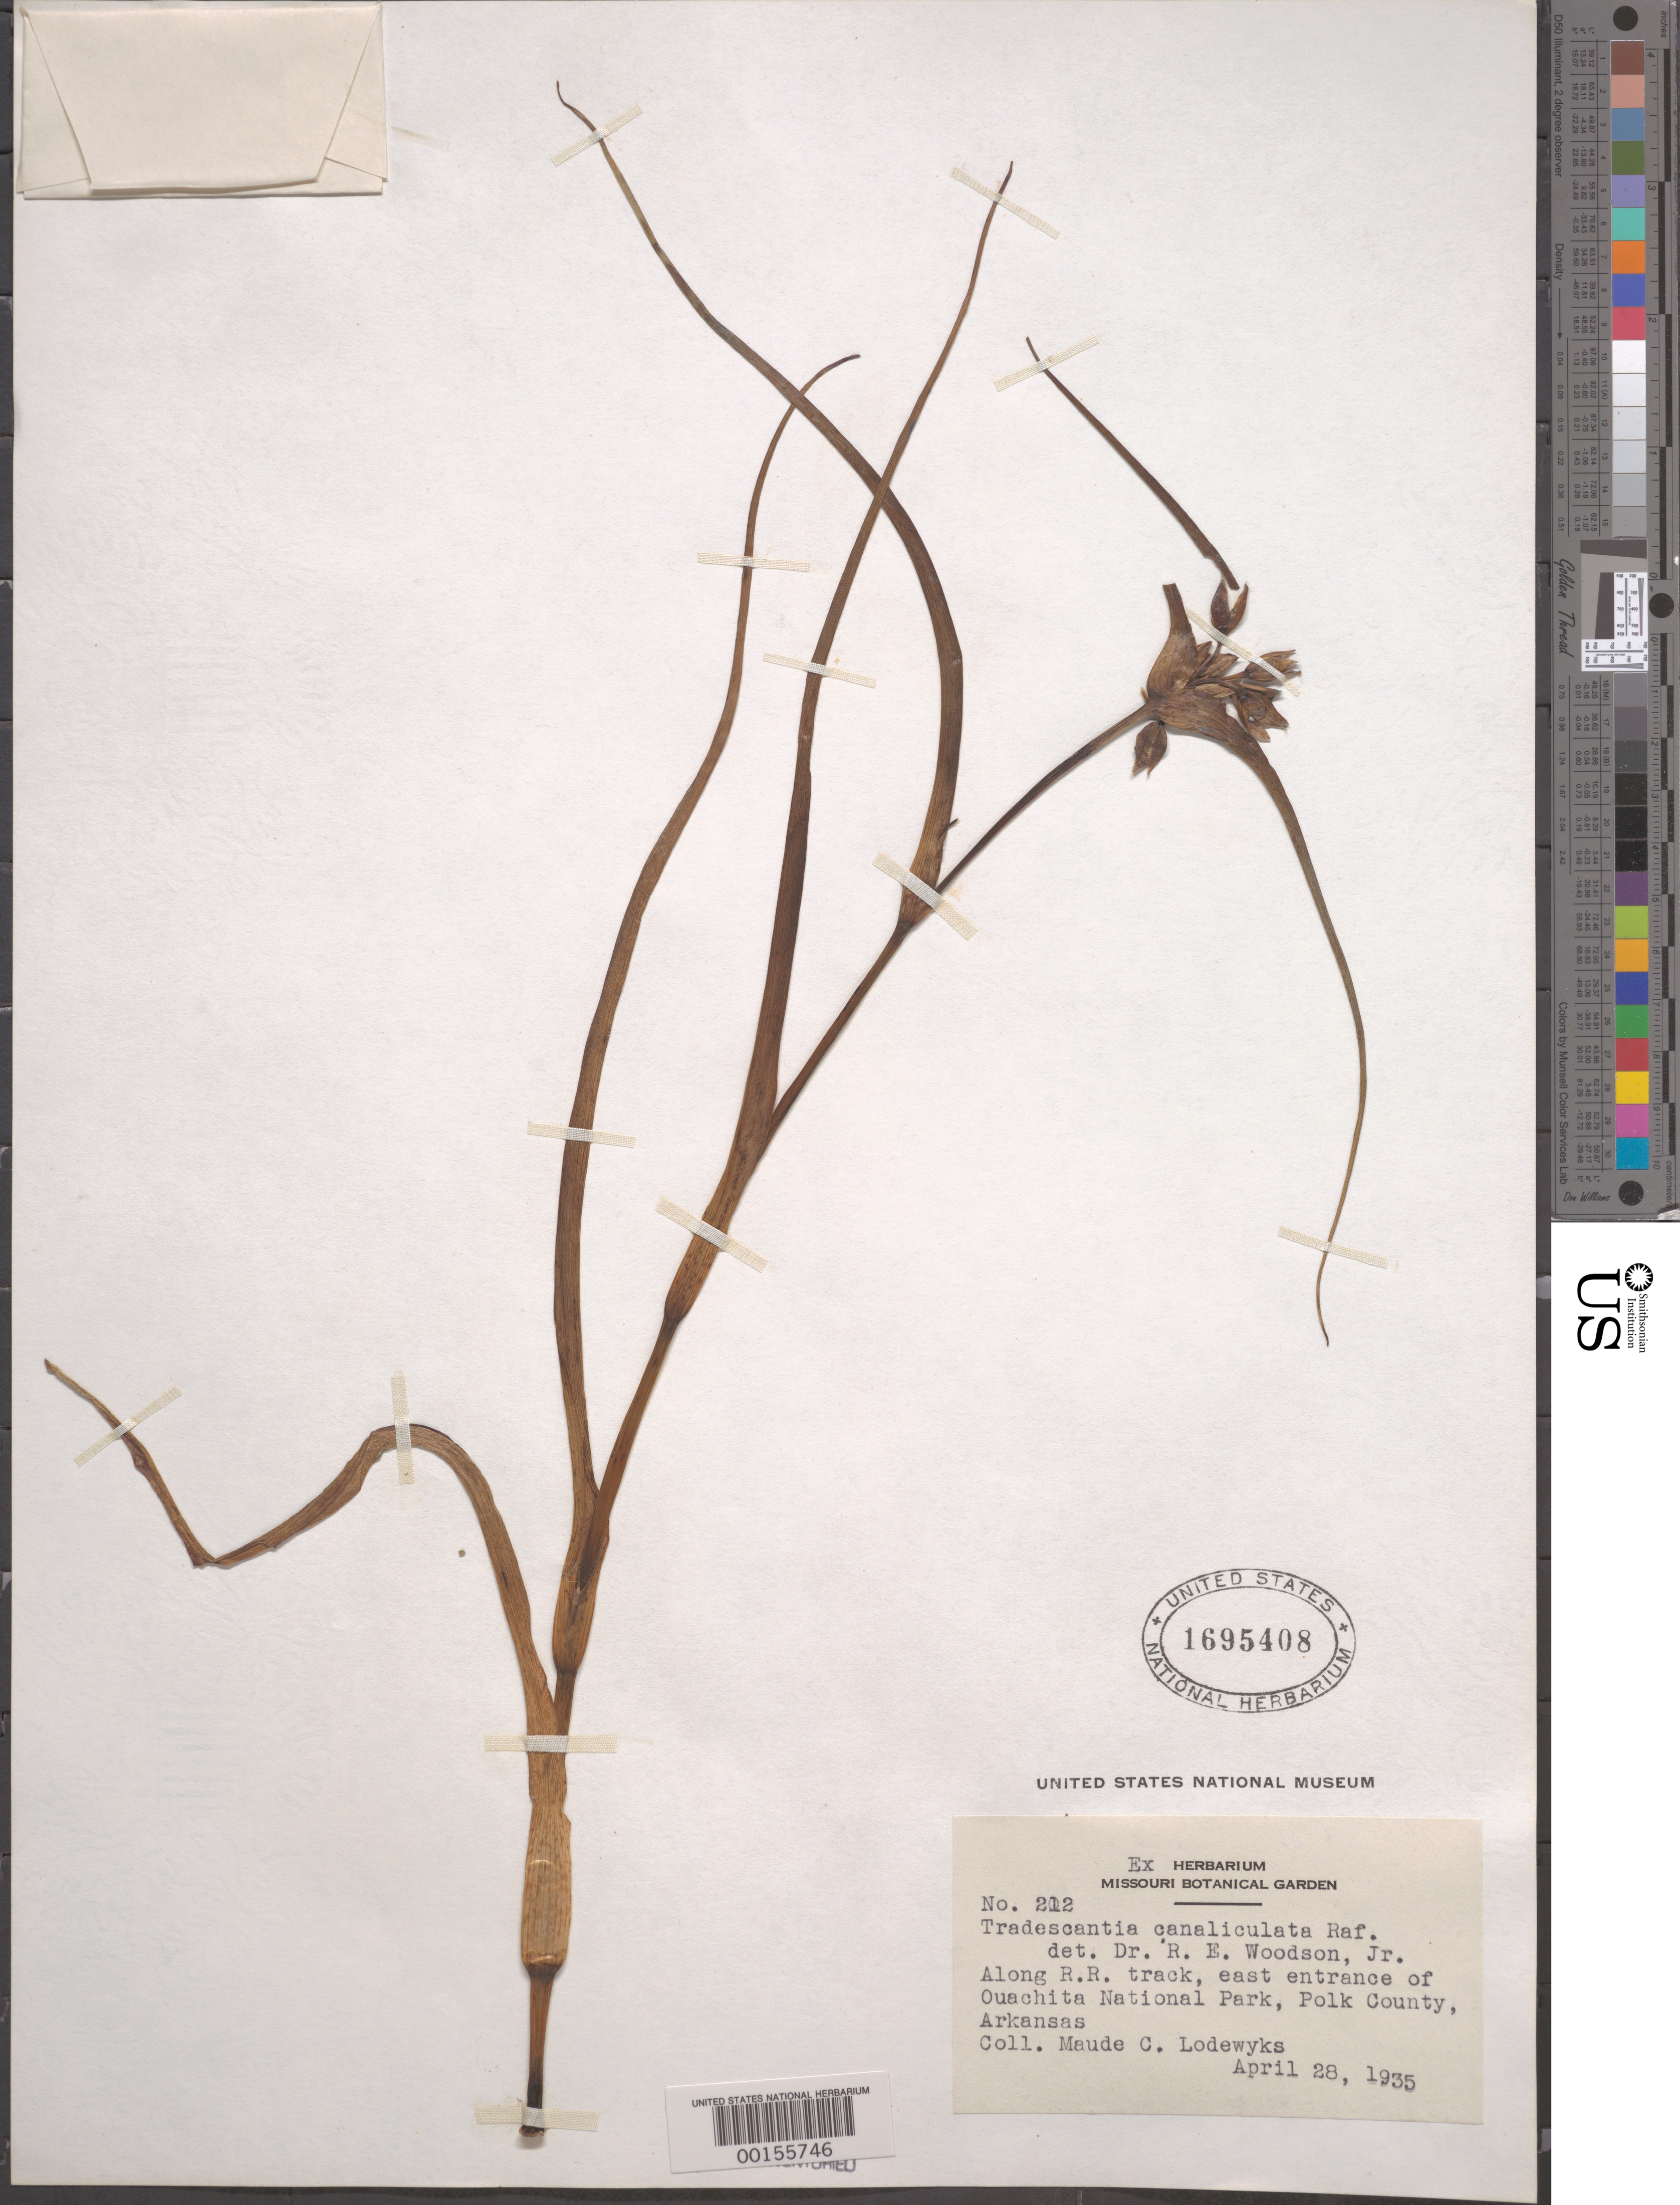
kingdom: Plantae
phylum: Tracheophyta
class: Liliopsida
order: Commelinales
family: Commelinaceae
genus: Tradescantia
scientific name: Tradescantia ohiensis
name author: Raf.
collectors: M. Lodewyks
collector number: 212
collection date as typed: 28 Apr 1935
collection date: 1935-04-28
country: United States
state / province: Arkansas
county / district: Polk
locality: Ouachita national park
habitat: Along railroad tracks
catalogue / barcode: US 1695408